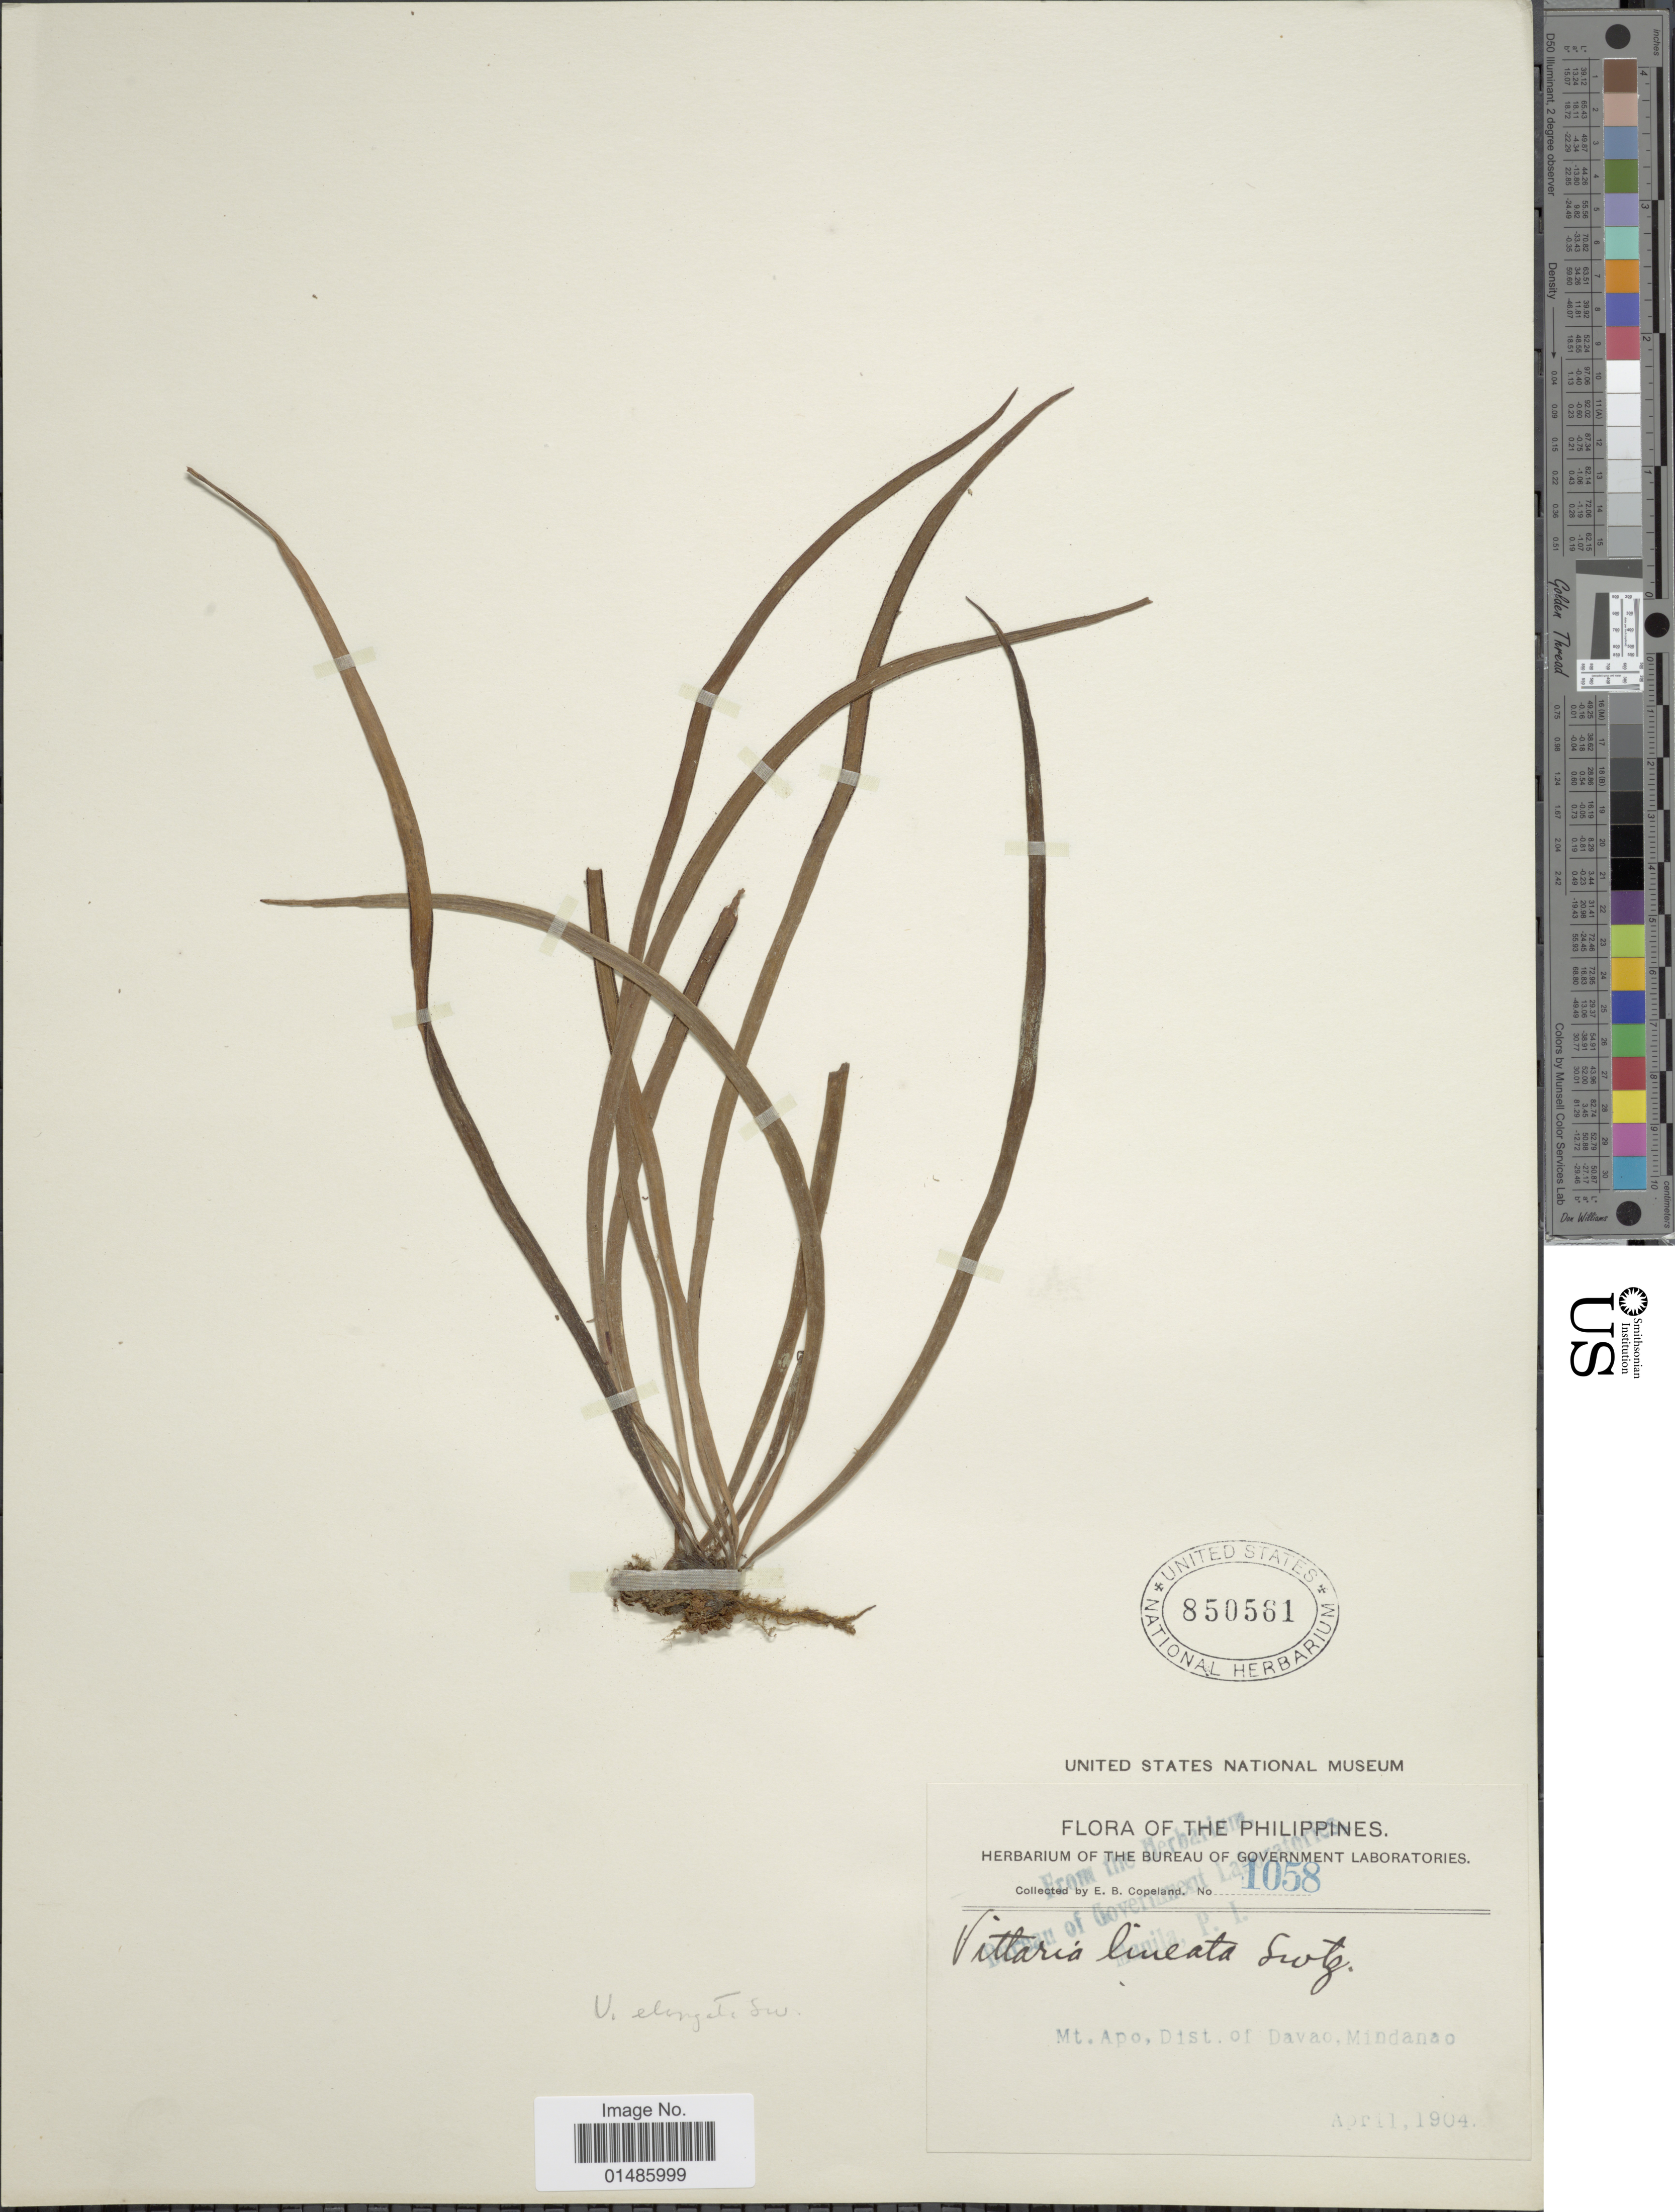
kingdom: Plantae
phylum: Tracheophyta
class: Polypodiopsida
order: Polypodiales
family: Pteridaceae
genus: Haplopteris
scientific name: Haplopteris elongata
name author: (Sw.) Crane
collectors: E. B. Copeland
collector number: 1058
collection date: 1904-04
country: Philippines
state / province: Davao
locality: Mt. Apo, Mindanao.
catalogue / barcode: US 850561